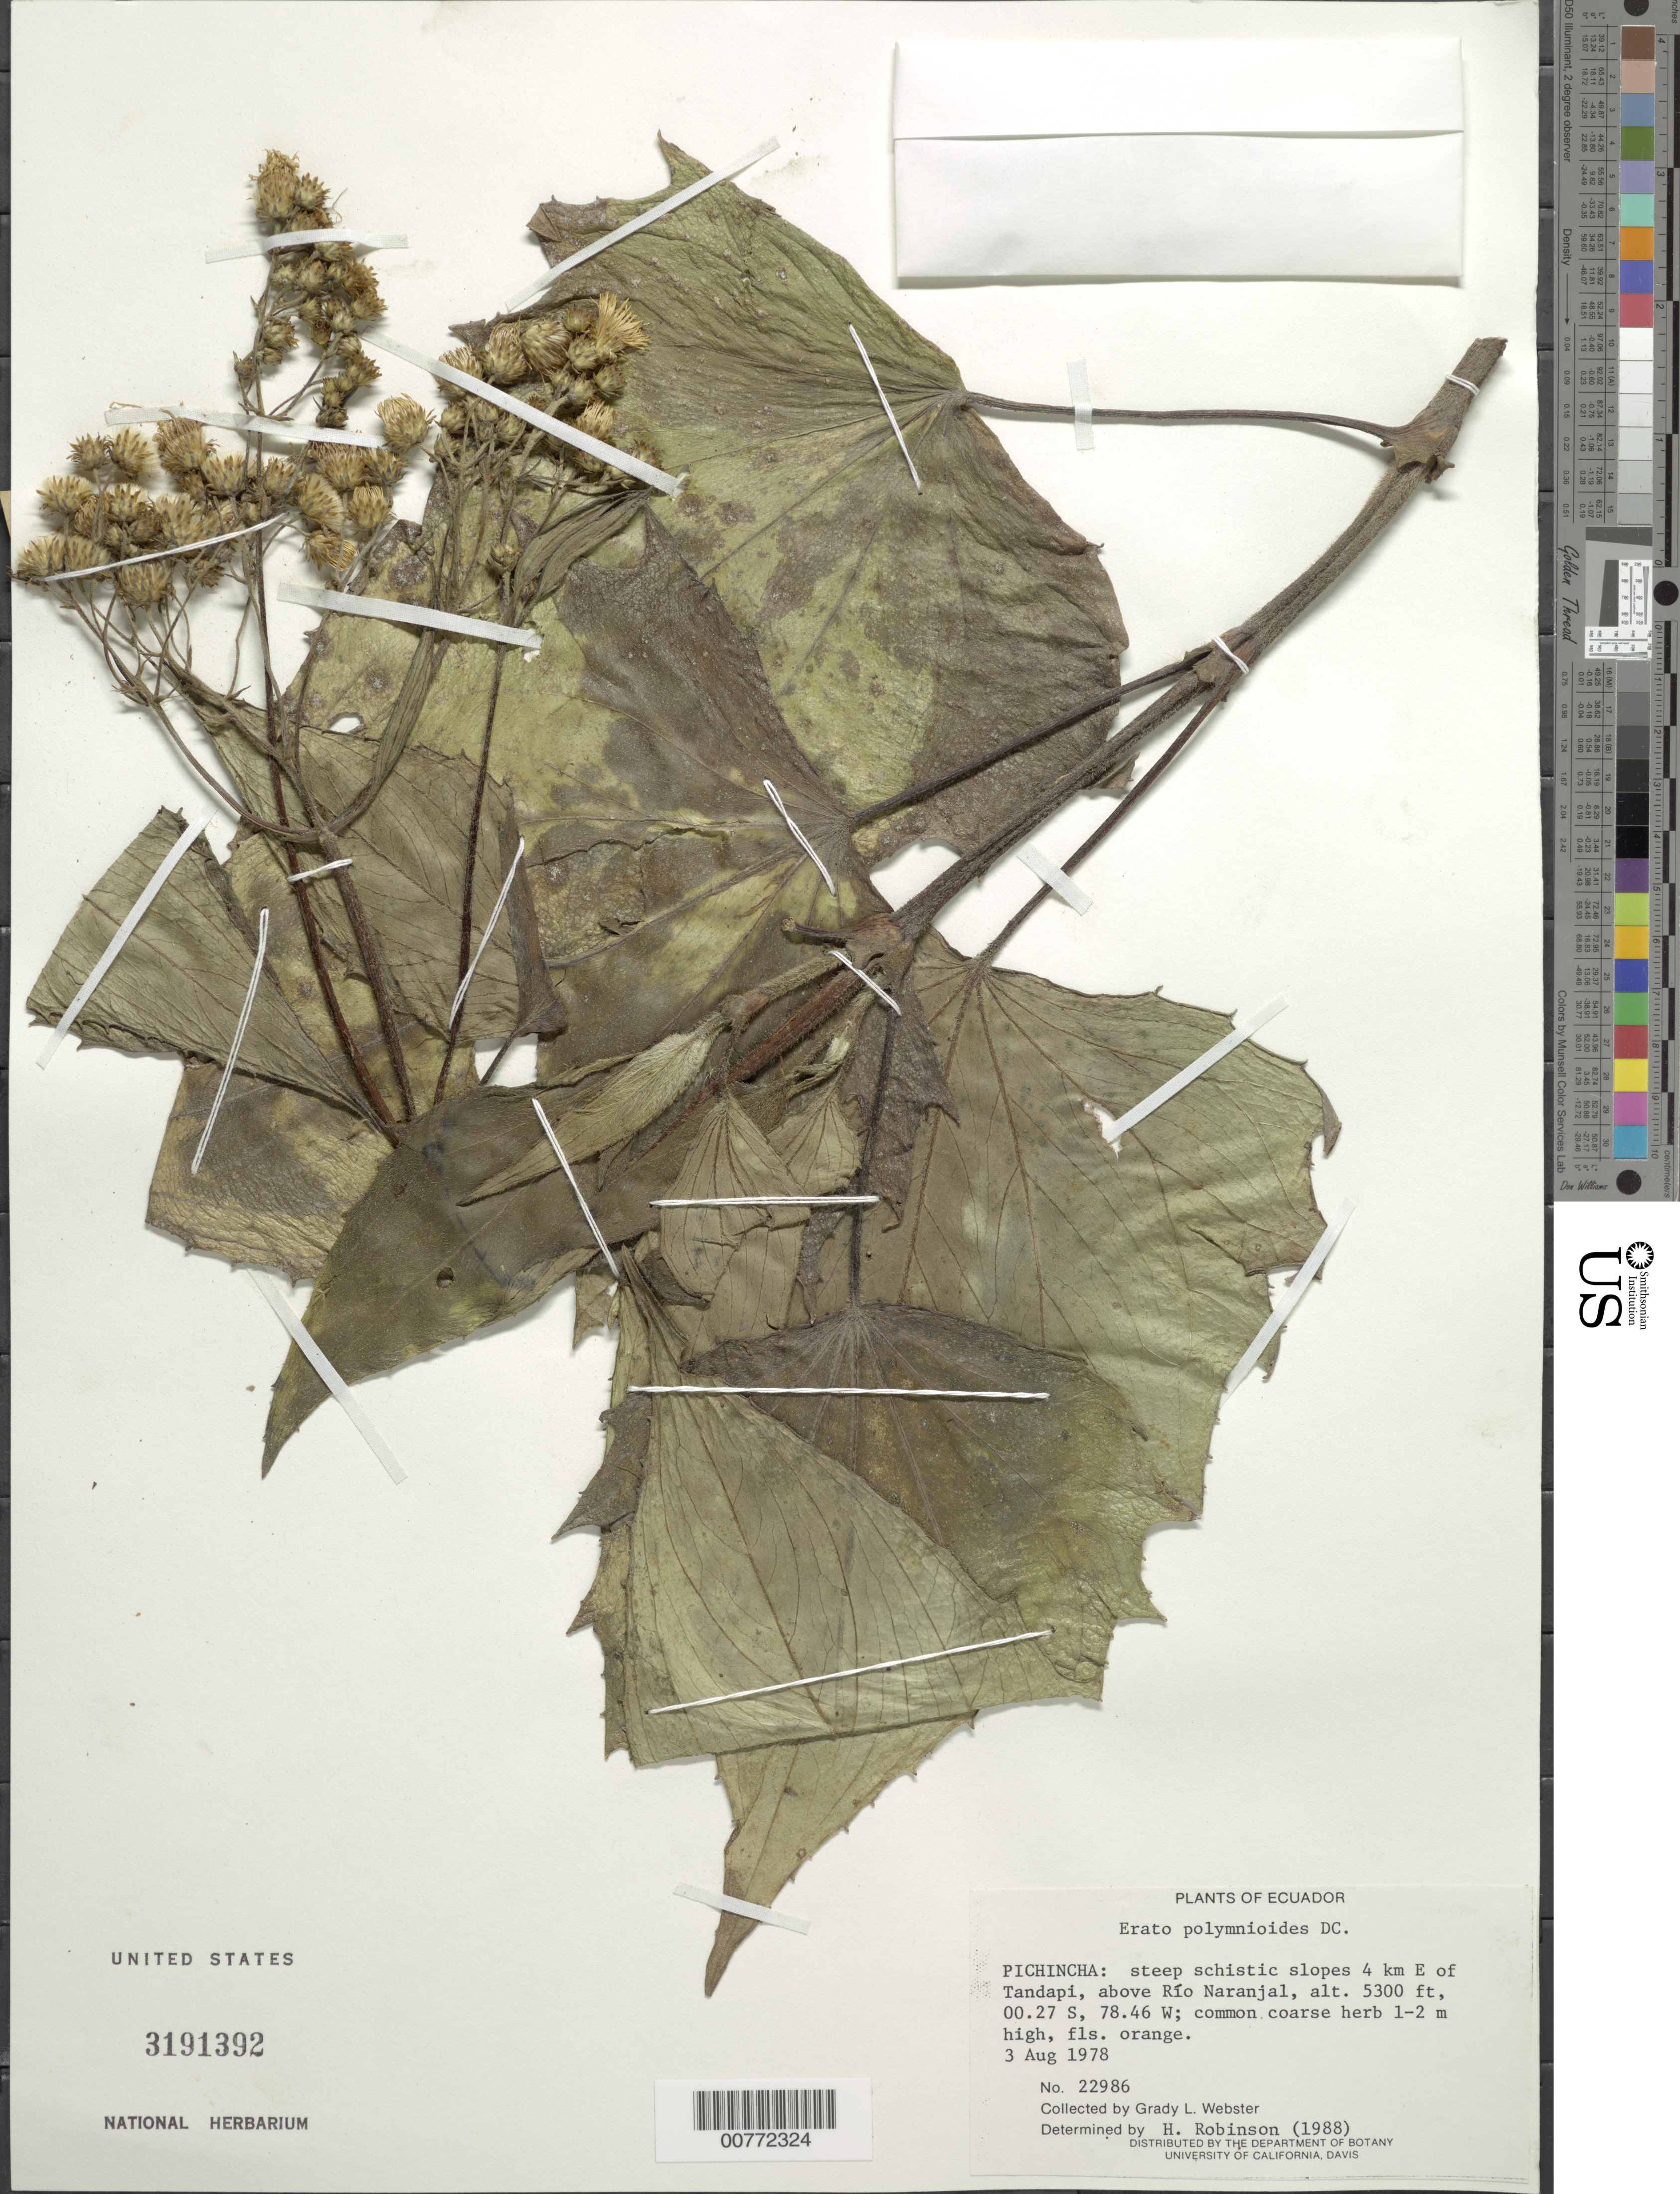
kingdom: Plantae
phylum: Tracheophyta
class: Magnoliopsida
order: Asterales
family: Asteraceae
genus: Erato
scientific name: Erato polymnioides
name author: DC.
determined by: Robinson, Harold E., (US)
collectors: G. L. Webster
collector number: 22986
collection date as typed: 3 August 1978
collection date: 1978-08-03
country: Ecuador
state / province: Pichincha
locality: Tandapi, 4 km E of, above Rio Naranjal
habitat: Steep schistic slopes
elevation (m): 1615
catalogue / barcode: US 3191392